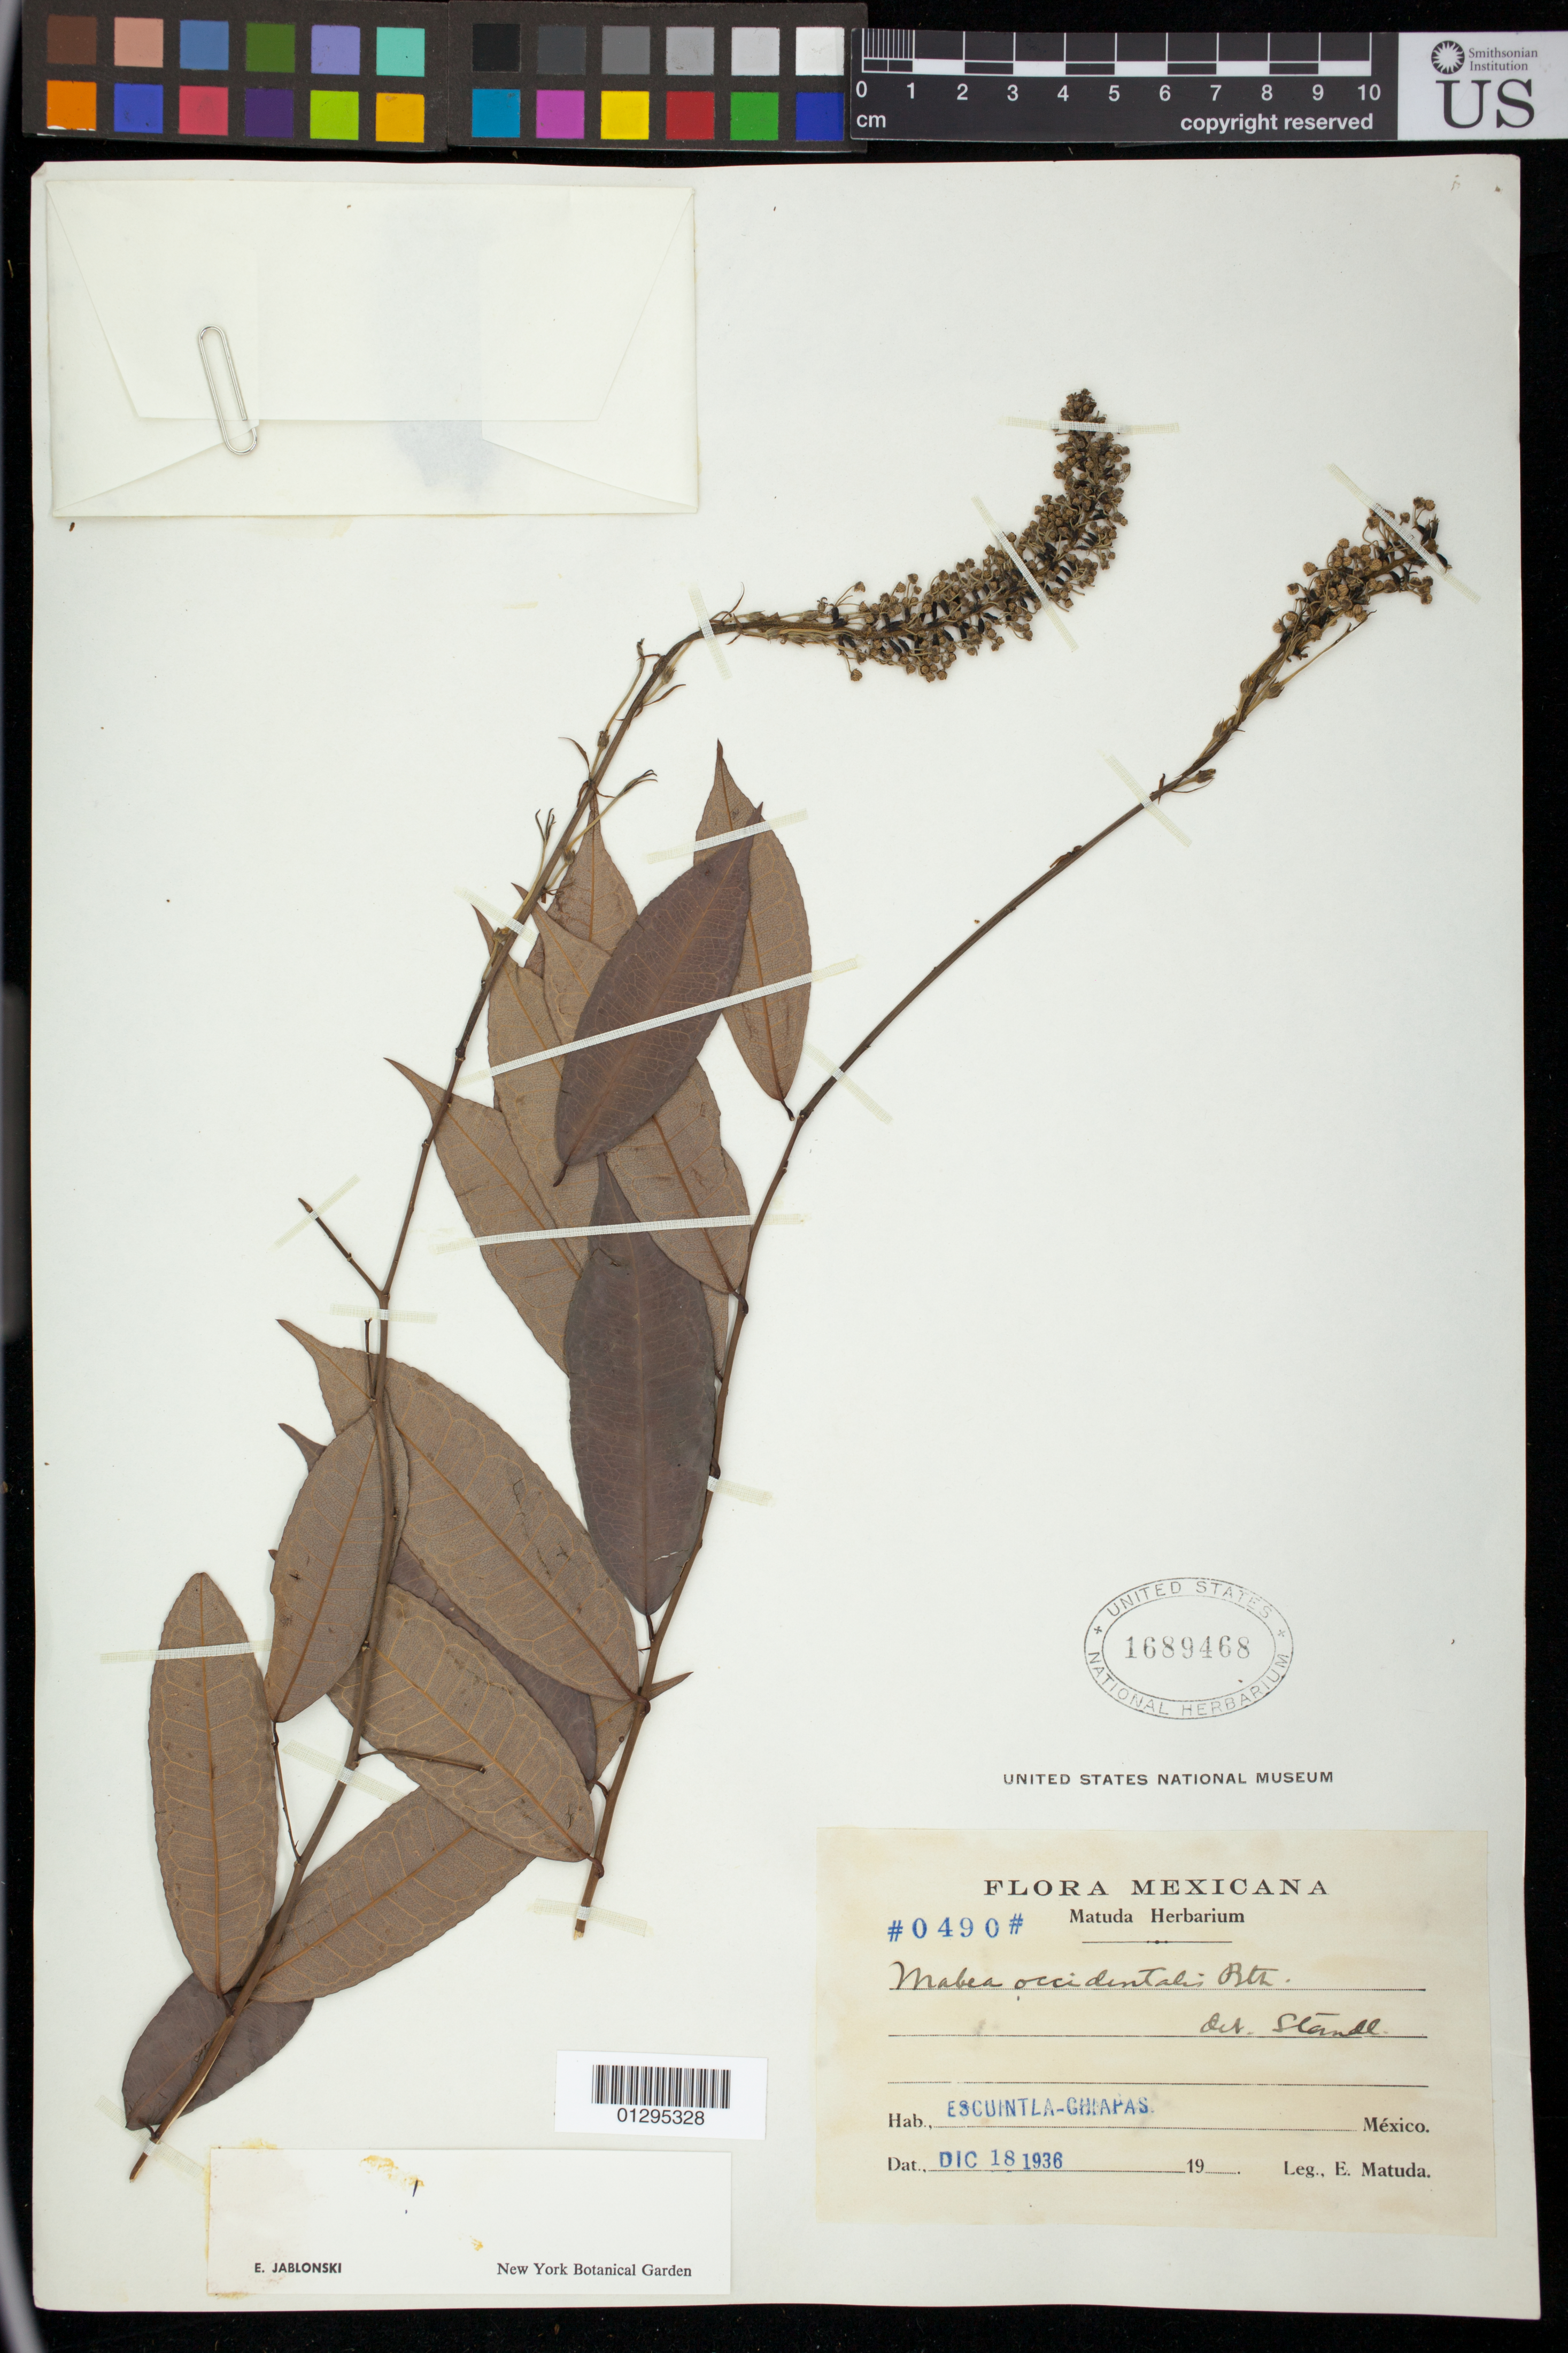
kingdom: Plantae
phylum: Tracheophyta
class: Magnoliopsida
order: Malpighiales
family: Euphorbiaceae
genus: Mabea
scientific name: Mabea occidentalis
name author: Benth.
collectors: E. Matuda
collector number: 0490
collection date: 1936-12-18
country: Mexico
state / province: Chiapas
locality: Escuintla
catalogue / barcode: US 1689468